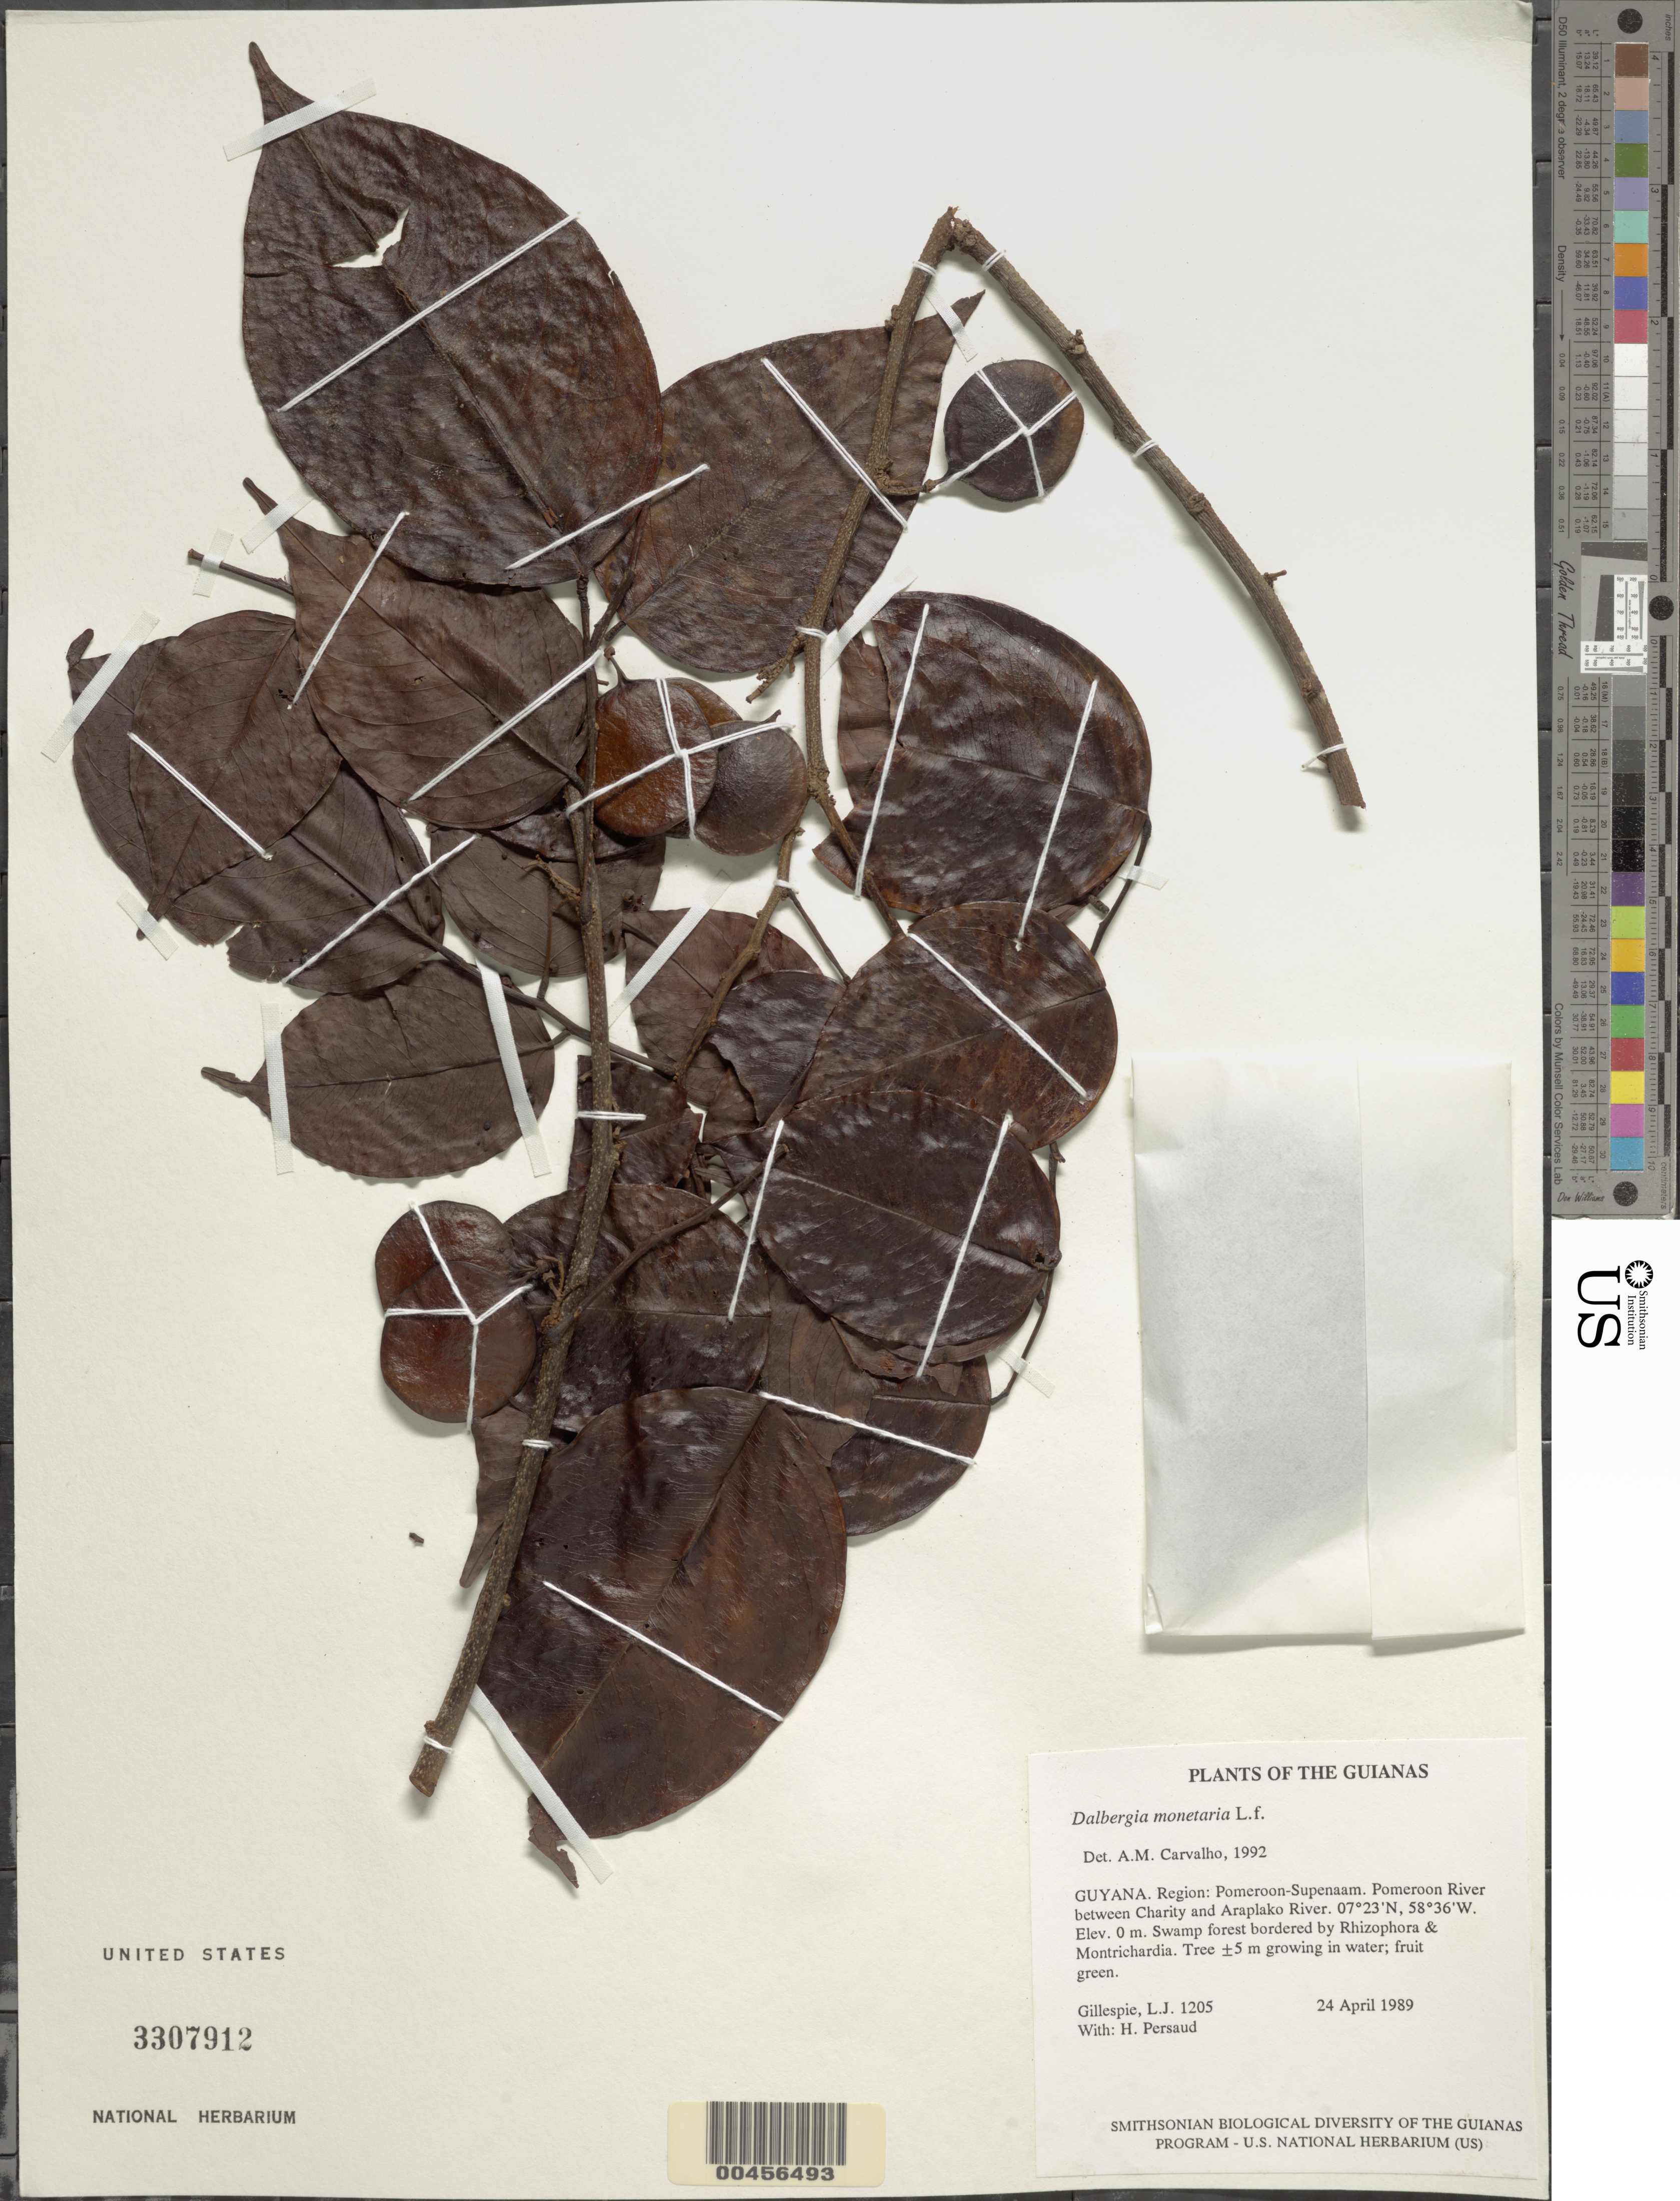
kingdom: Plantae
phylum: Tracheophyta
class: Magnoliopsida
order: Fabales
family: Fabaceae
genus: Dalbergia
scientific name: Dalbergia monetaria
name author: L. f.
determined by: Carvalho, A. M. V. de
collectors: L. J. Gillespie & H. Persaud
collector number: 1205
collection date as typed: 24 April 1989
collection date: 1989-04-24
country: Guyana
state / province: Pomeroon-Supenaam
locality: Pomeroon River between Charity and Araplako River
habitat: Swamp forest bordered by Rhizophora & Montrichardia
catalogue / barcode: US 3307912